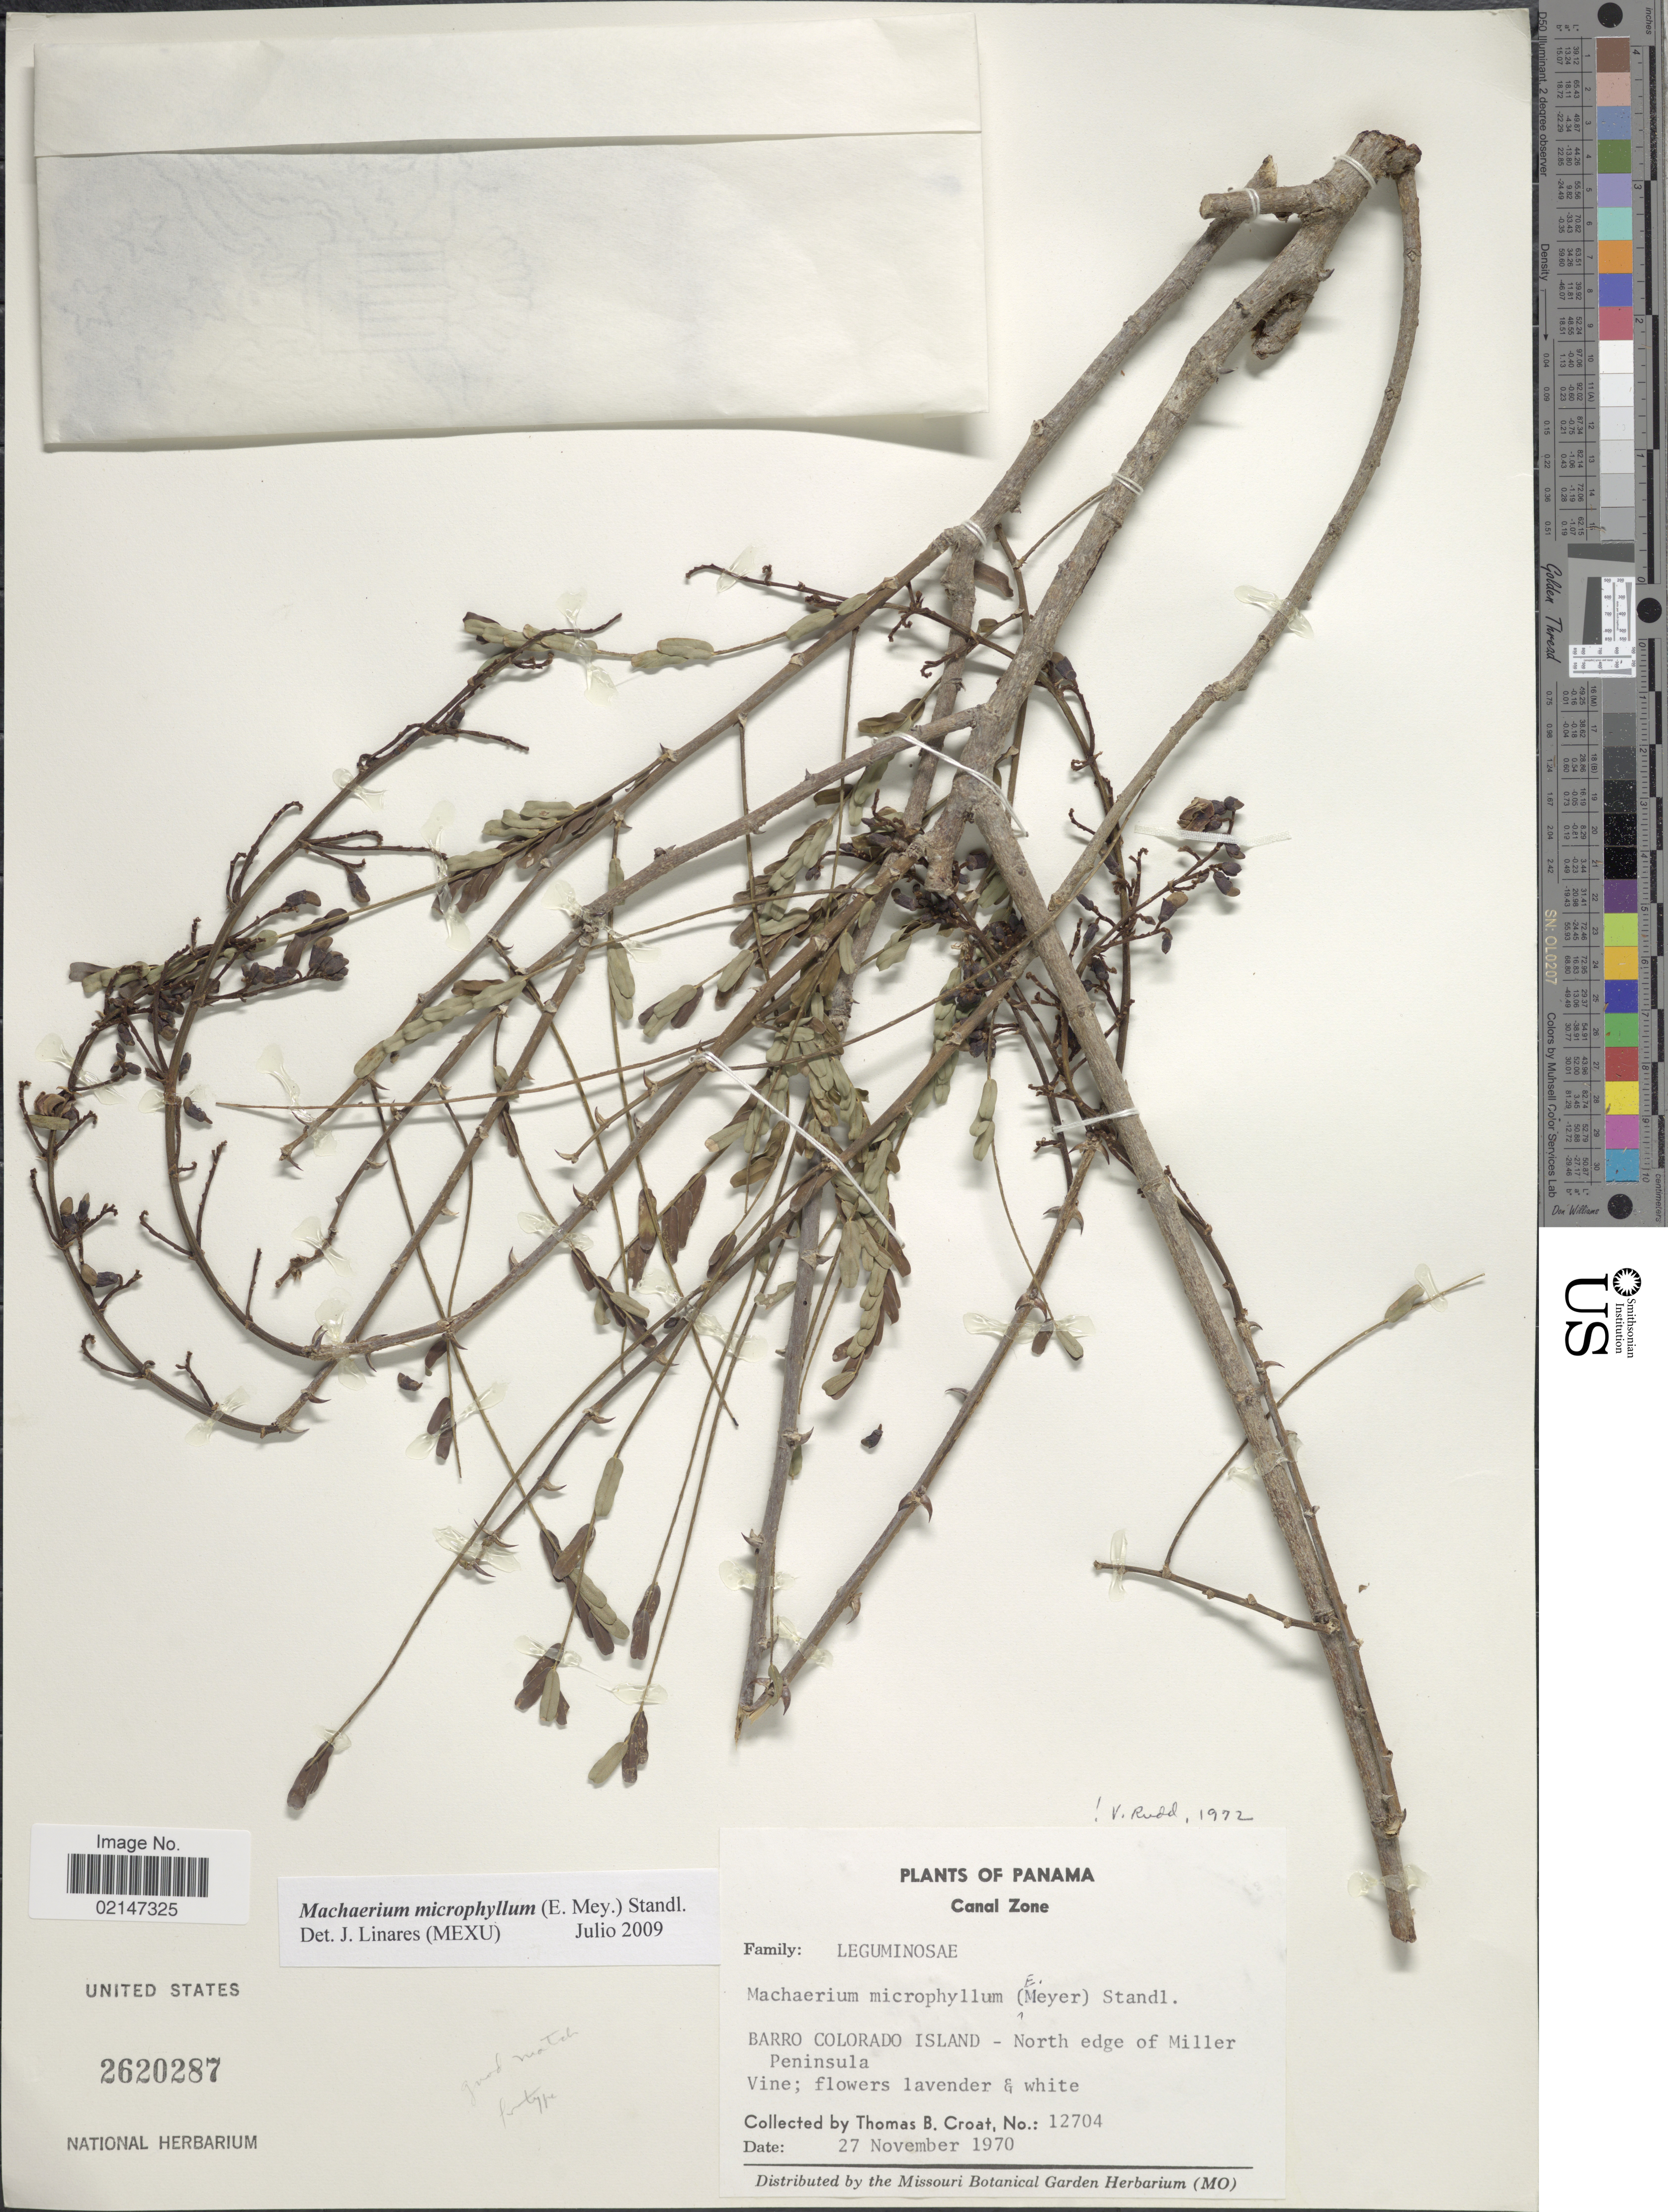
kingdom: Plantae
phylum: Tracheophyta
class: Magnoliopsida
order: Fabales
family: Fabaceae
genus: Machaerium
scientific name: Machaerium microphyllum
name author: Standl.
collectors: T. B. Croat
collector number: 12704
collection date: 1970-11-27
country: Panama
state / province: Panamá Oeste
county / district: Canal Zone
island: Barro Colorado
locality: Canal Zone, Barro Colorado Island - North edge of Miller Peninsula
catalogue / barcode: US 2620287